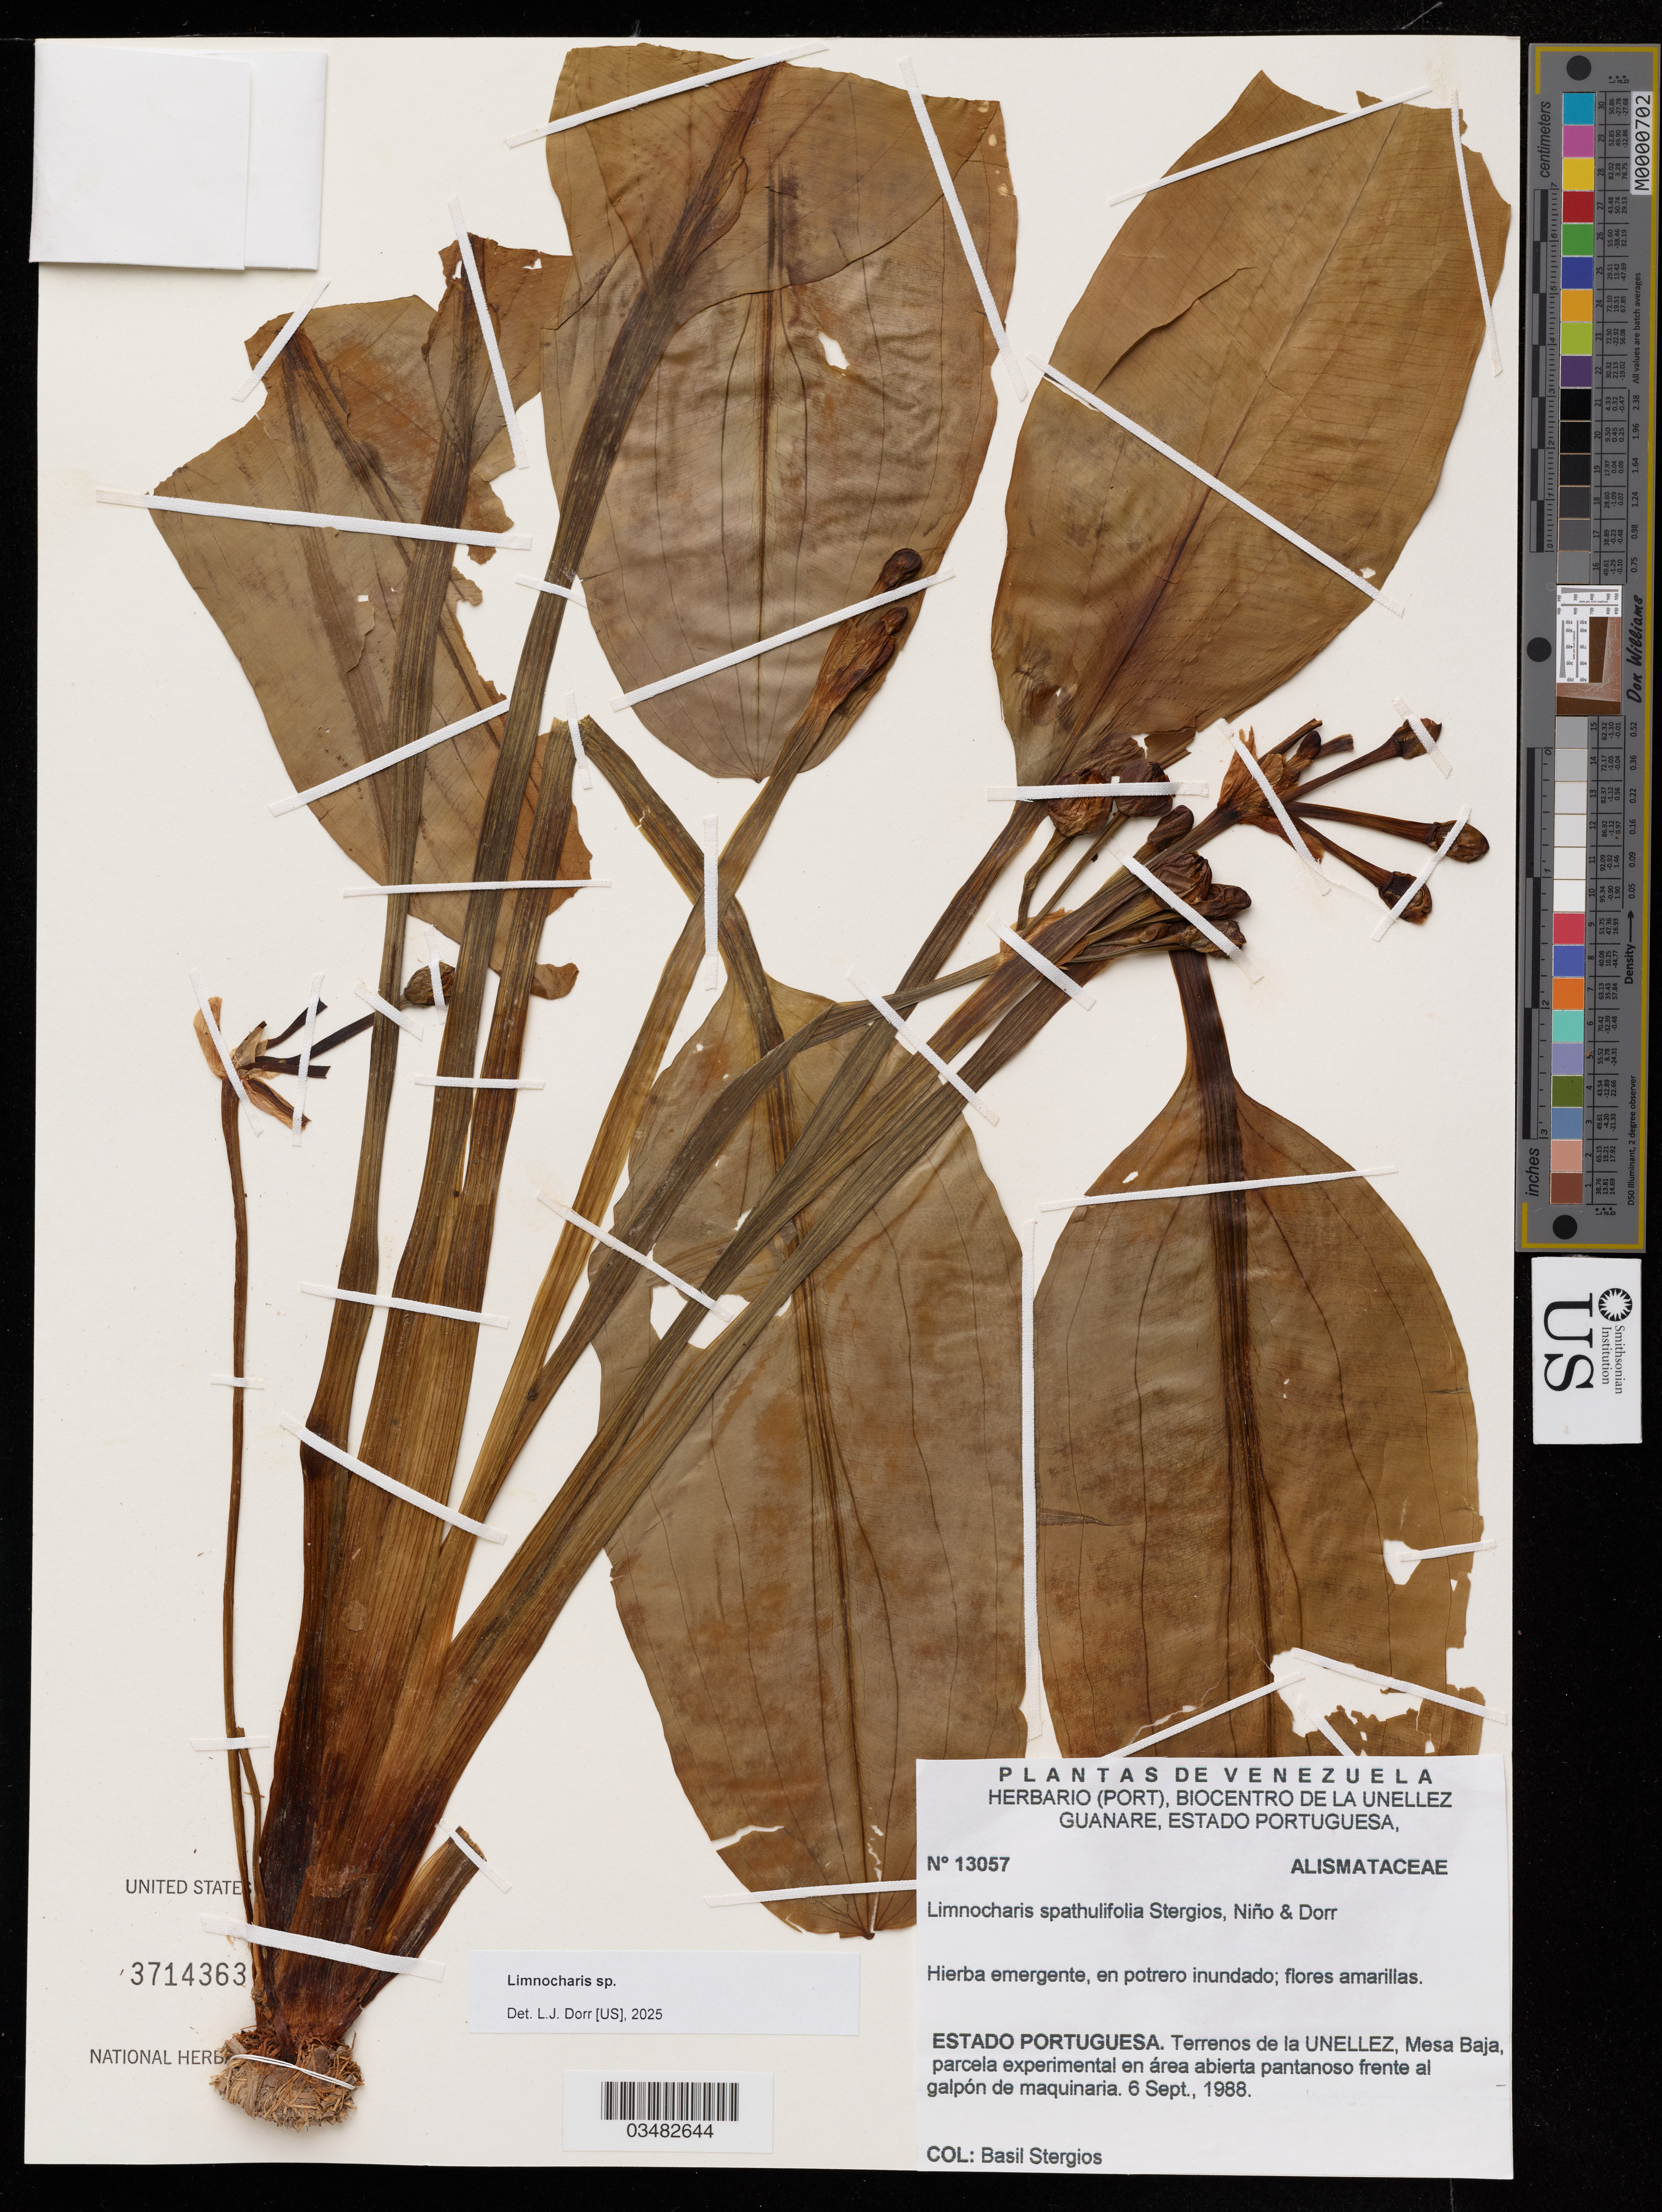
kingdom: Plantae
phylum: Tracheophyta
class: Liliopsida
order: Alismatales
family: Alismataceae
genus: Limnocharis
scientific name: Limnocharis sp.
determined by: Dorr, Laurence J., Curator (BOT), Smithsonian Institution - National Museum of Natural History (UNITED STATES)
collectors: B. G. Stergios & F. J. Ortega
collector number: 13057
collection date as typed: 6 sep 1988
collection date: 1988-09-06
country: Venezuela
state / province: Portuguesa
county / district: Guanare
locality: terrenos de la UNELLEZ, Mesa Baja, parcela experimental en area abierta pantanoso frente al galpon de maquinaria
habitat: en potrero inundado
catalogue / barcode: US 3714363